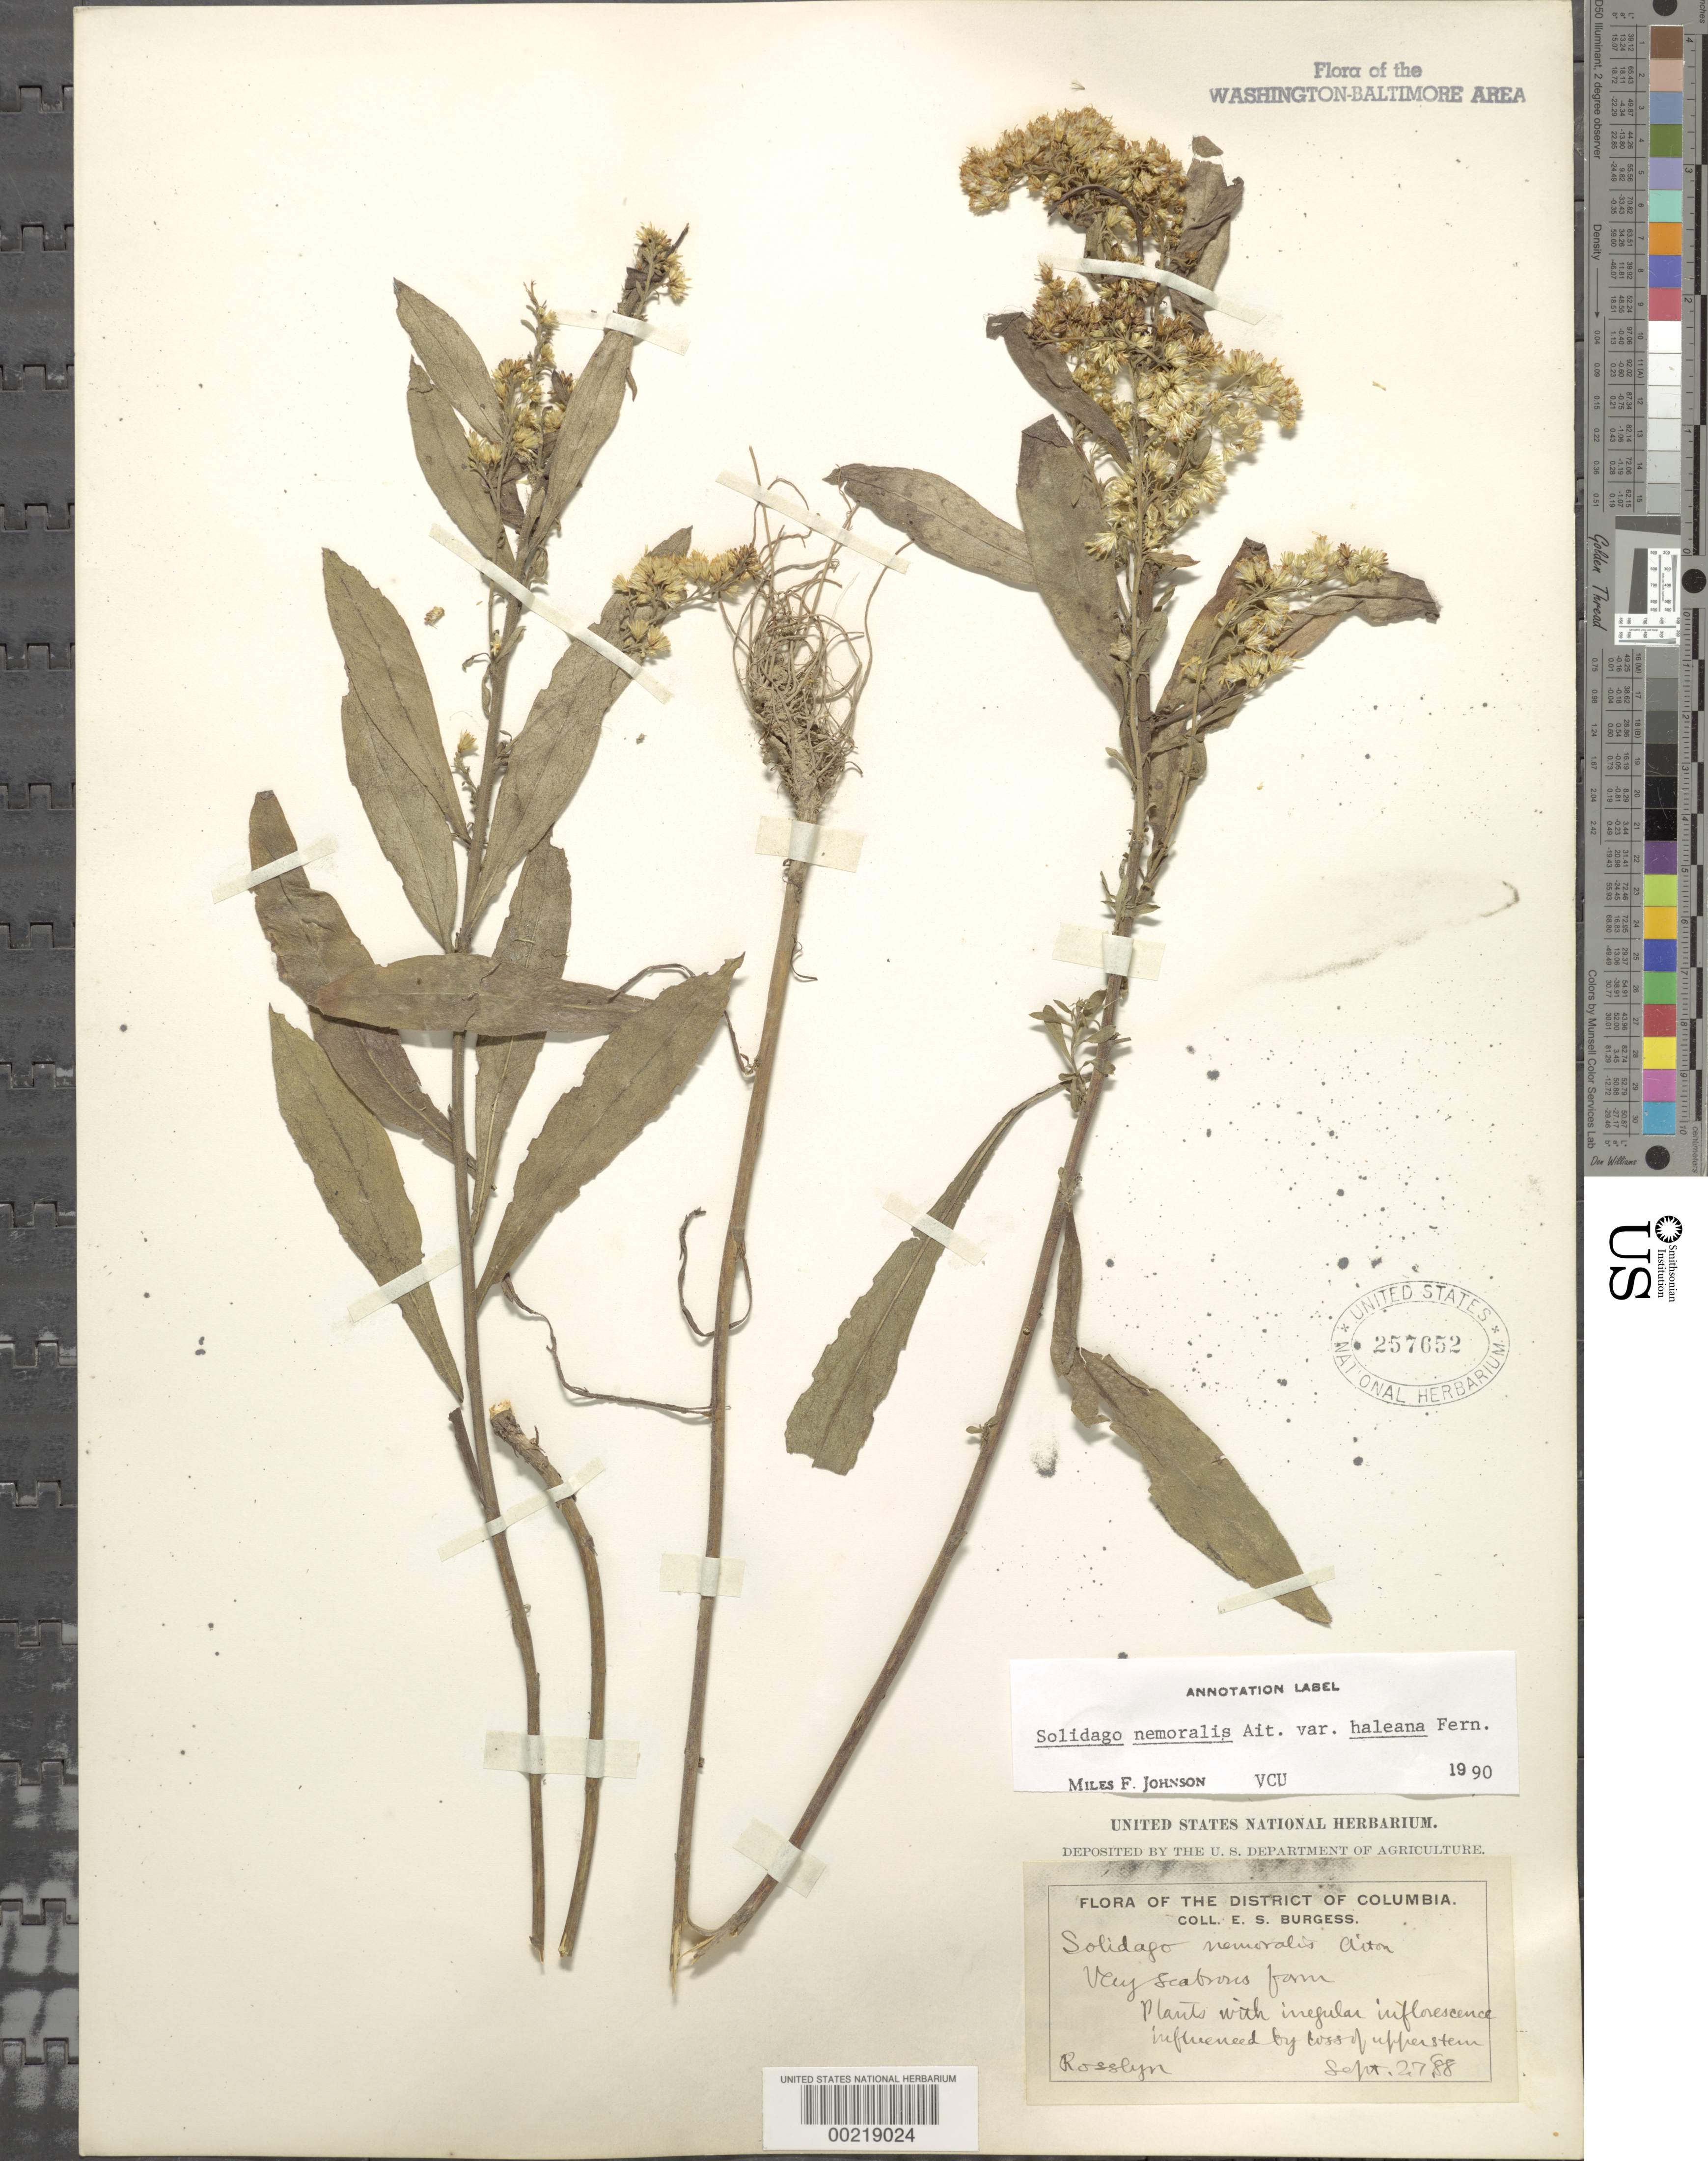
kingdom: Plantae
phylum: Tracheophyta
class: Magnoliopsida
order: Asterales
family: Asteraceae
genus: Solidago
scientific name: Solidago nemoralis var. haleana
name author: Aiton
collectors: E. Burgess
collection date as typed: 27 Sep 1888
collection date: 1888-09-27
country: United States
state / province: Virginia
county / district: Arlington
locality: Rosslyn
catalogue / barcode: US 257652